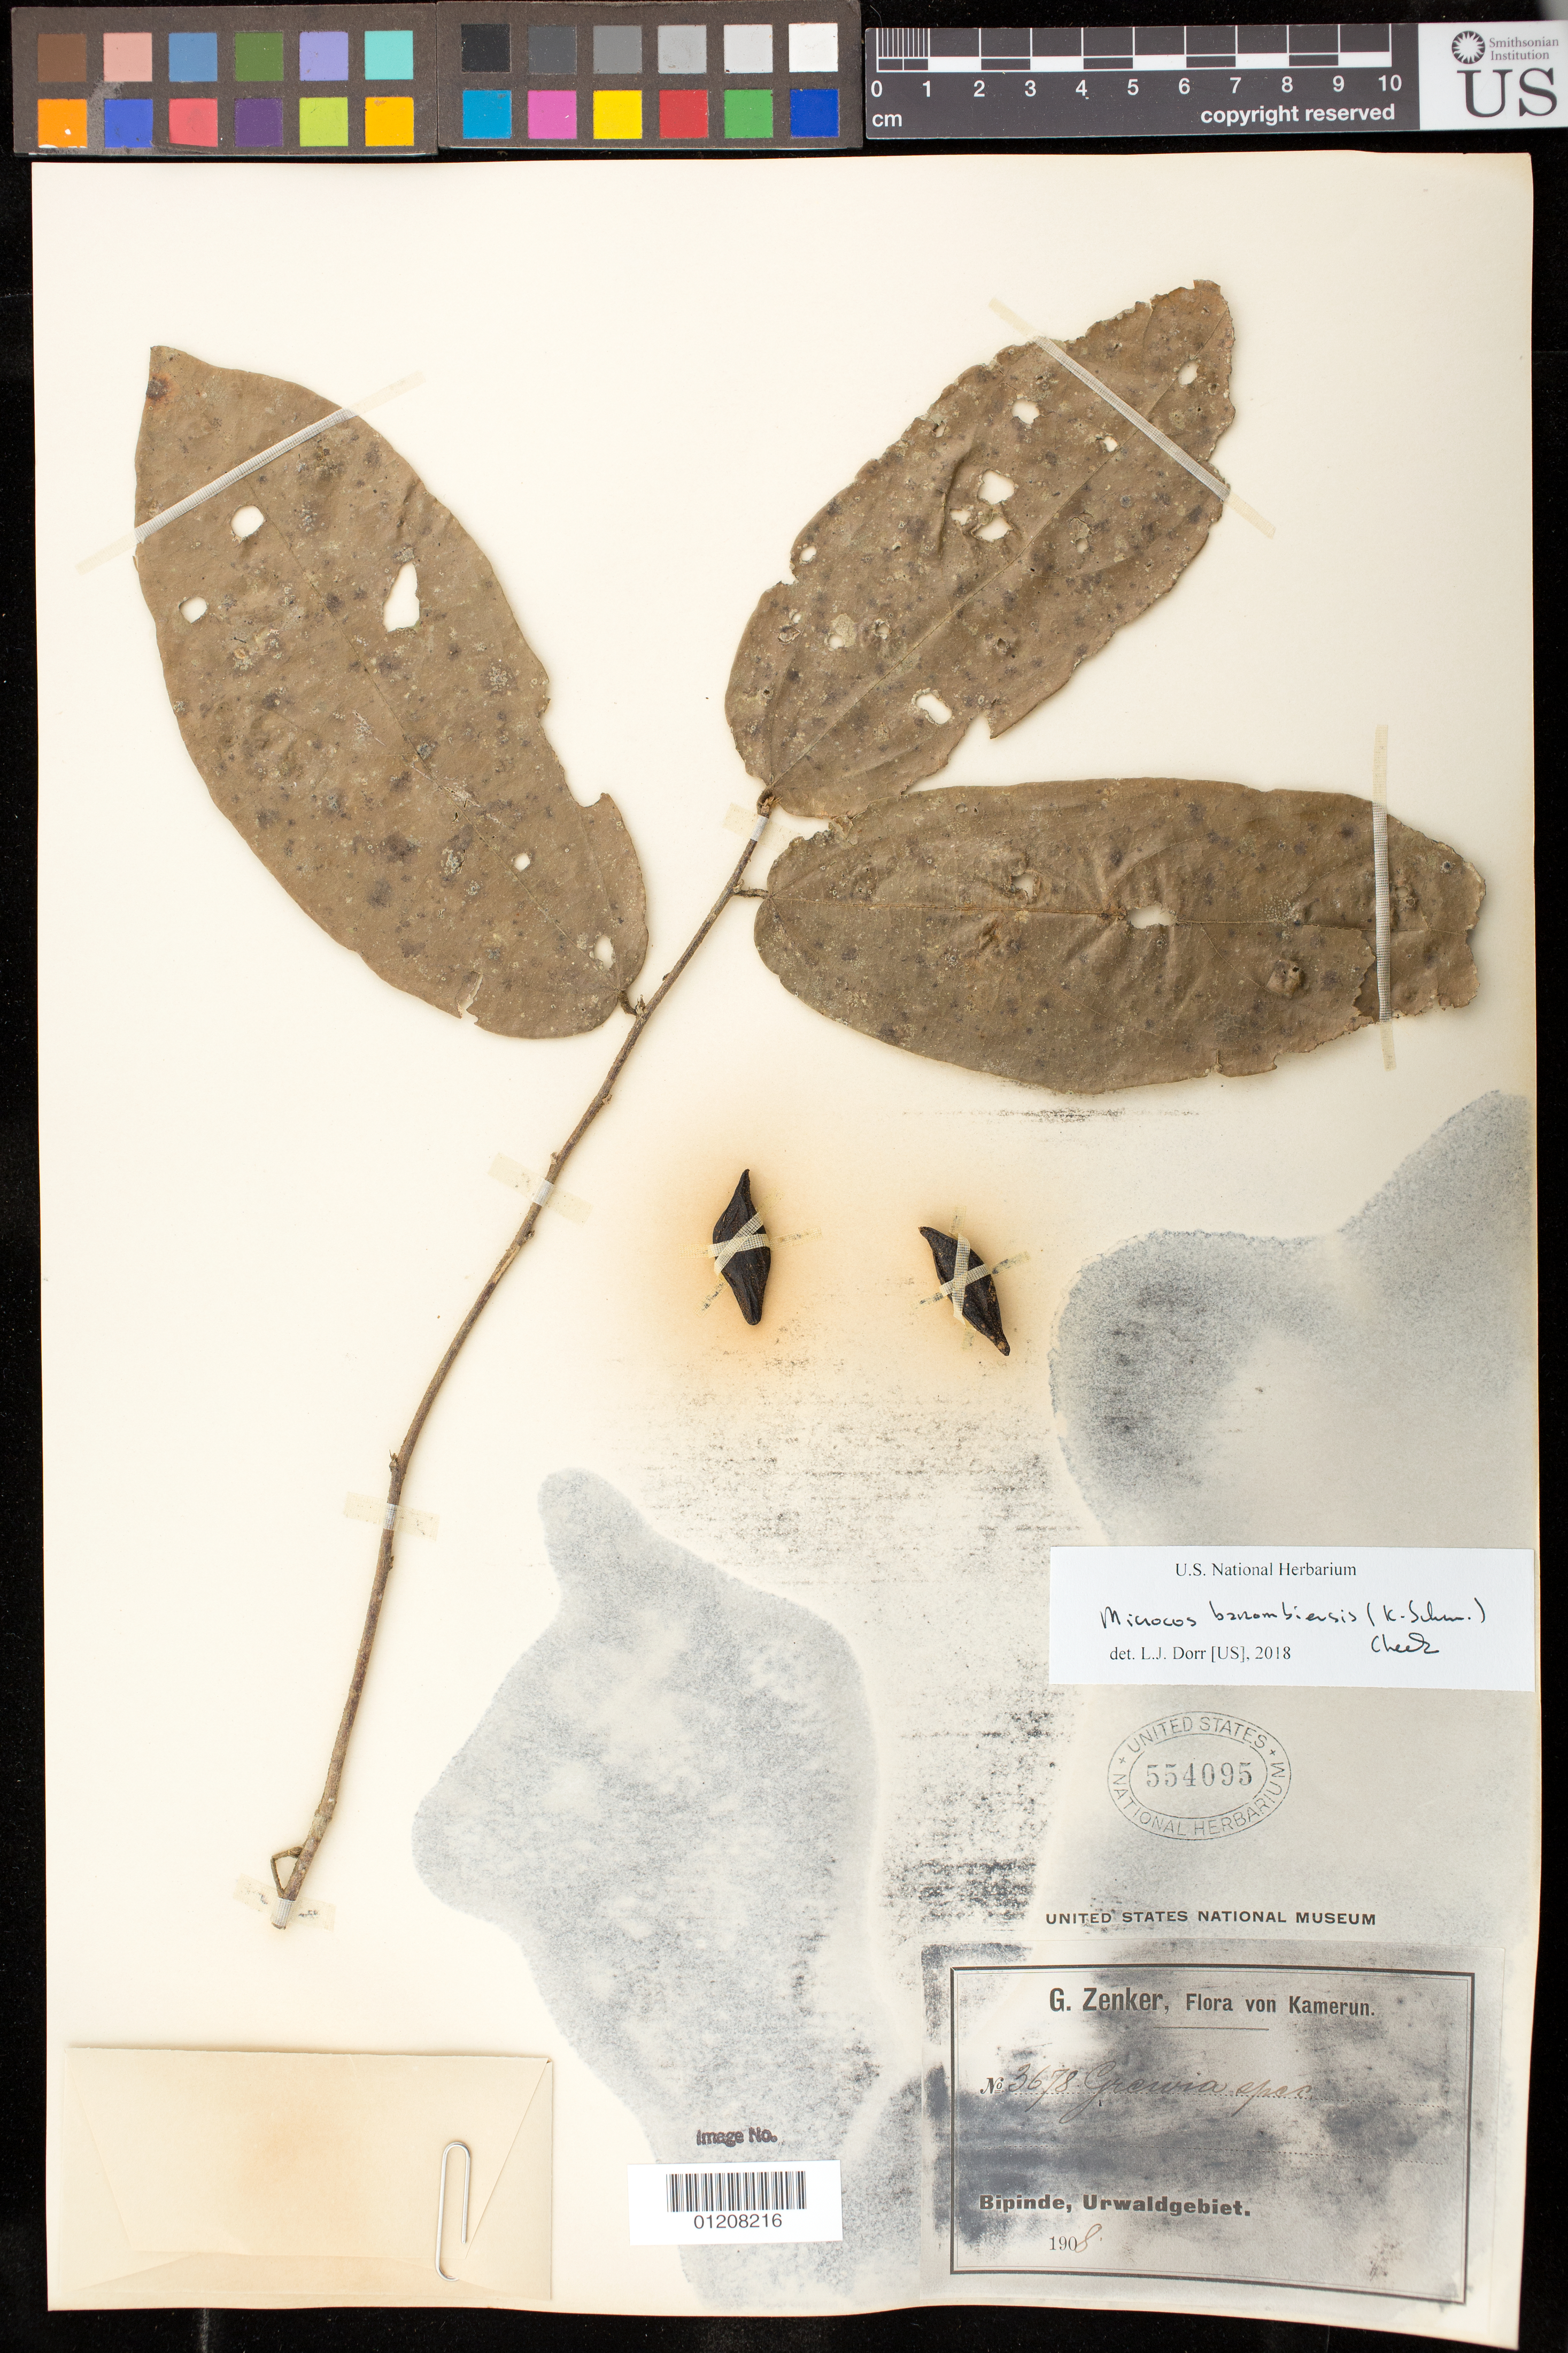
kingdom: Plantae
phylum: Tracheophyta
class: Magnoliopsida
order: Malvales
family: Malvaceae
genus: Microcos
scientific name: Microcos barombiensis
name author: (K. Schum.) Cheek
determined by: Dorr, L. J., (BOT), Smithsonian Institution - National Museum of Natural History (UNITED STATES)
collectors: G. A. Zenker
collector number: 3678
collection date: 1908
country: Cameroon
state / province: Sud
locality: Bipinde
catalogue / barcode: US 554095